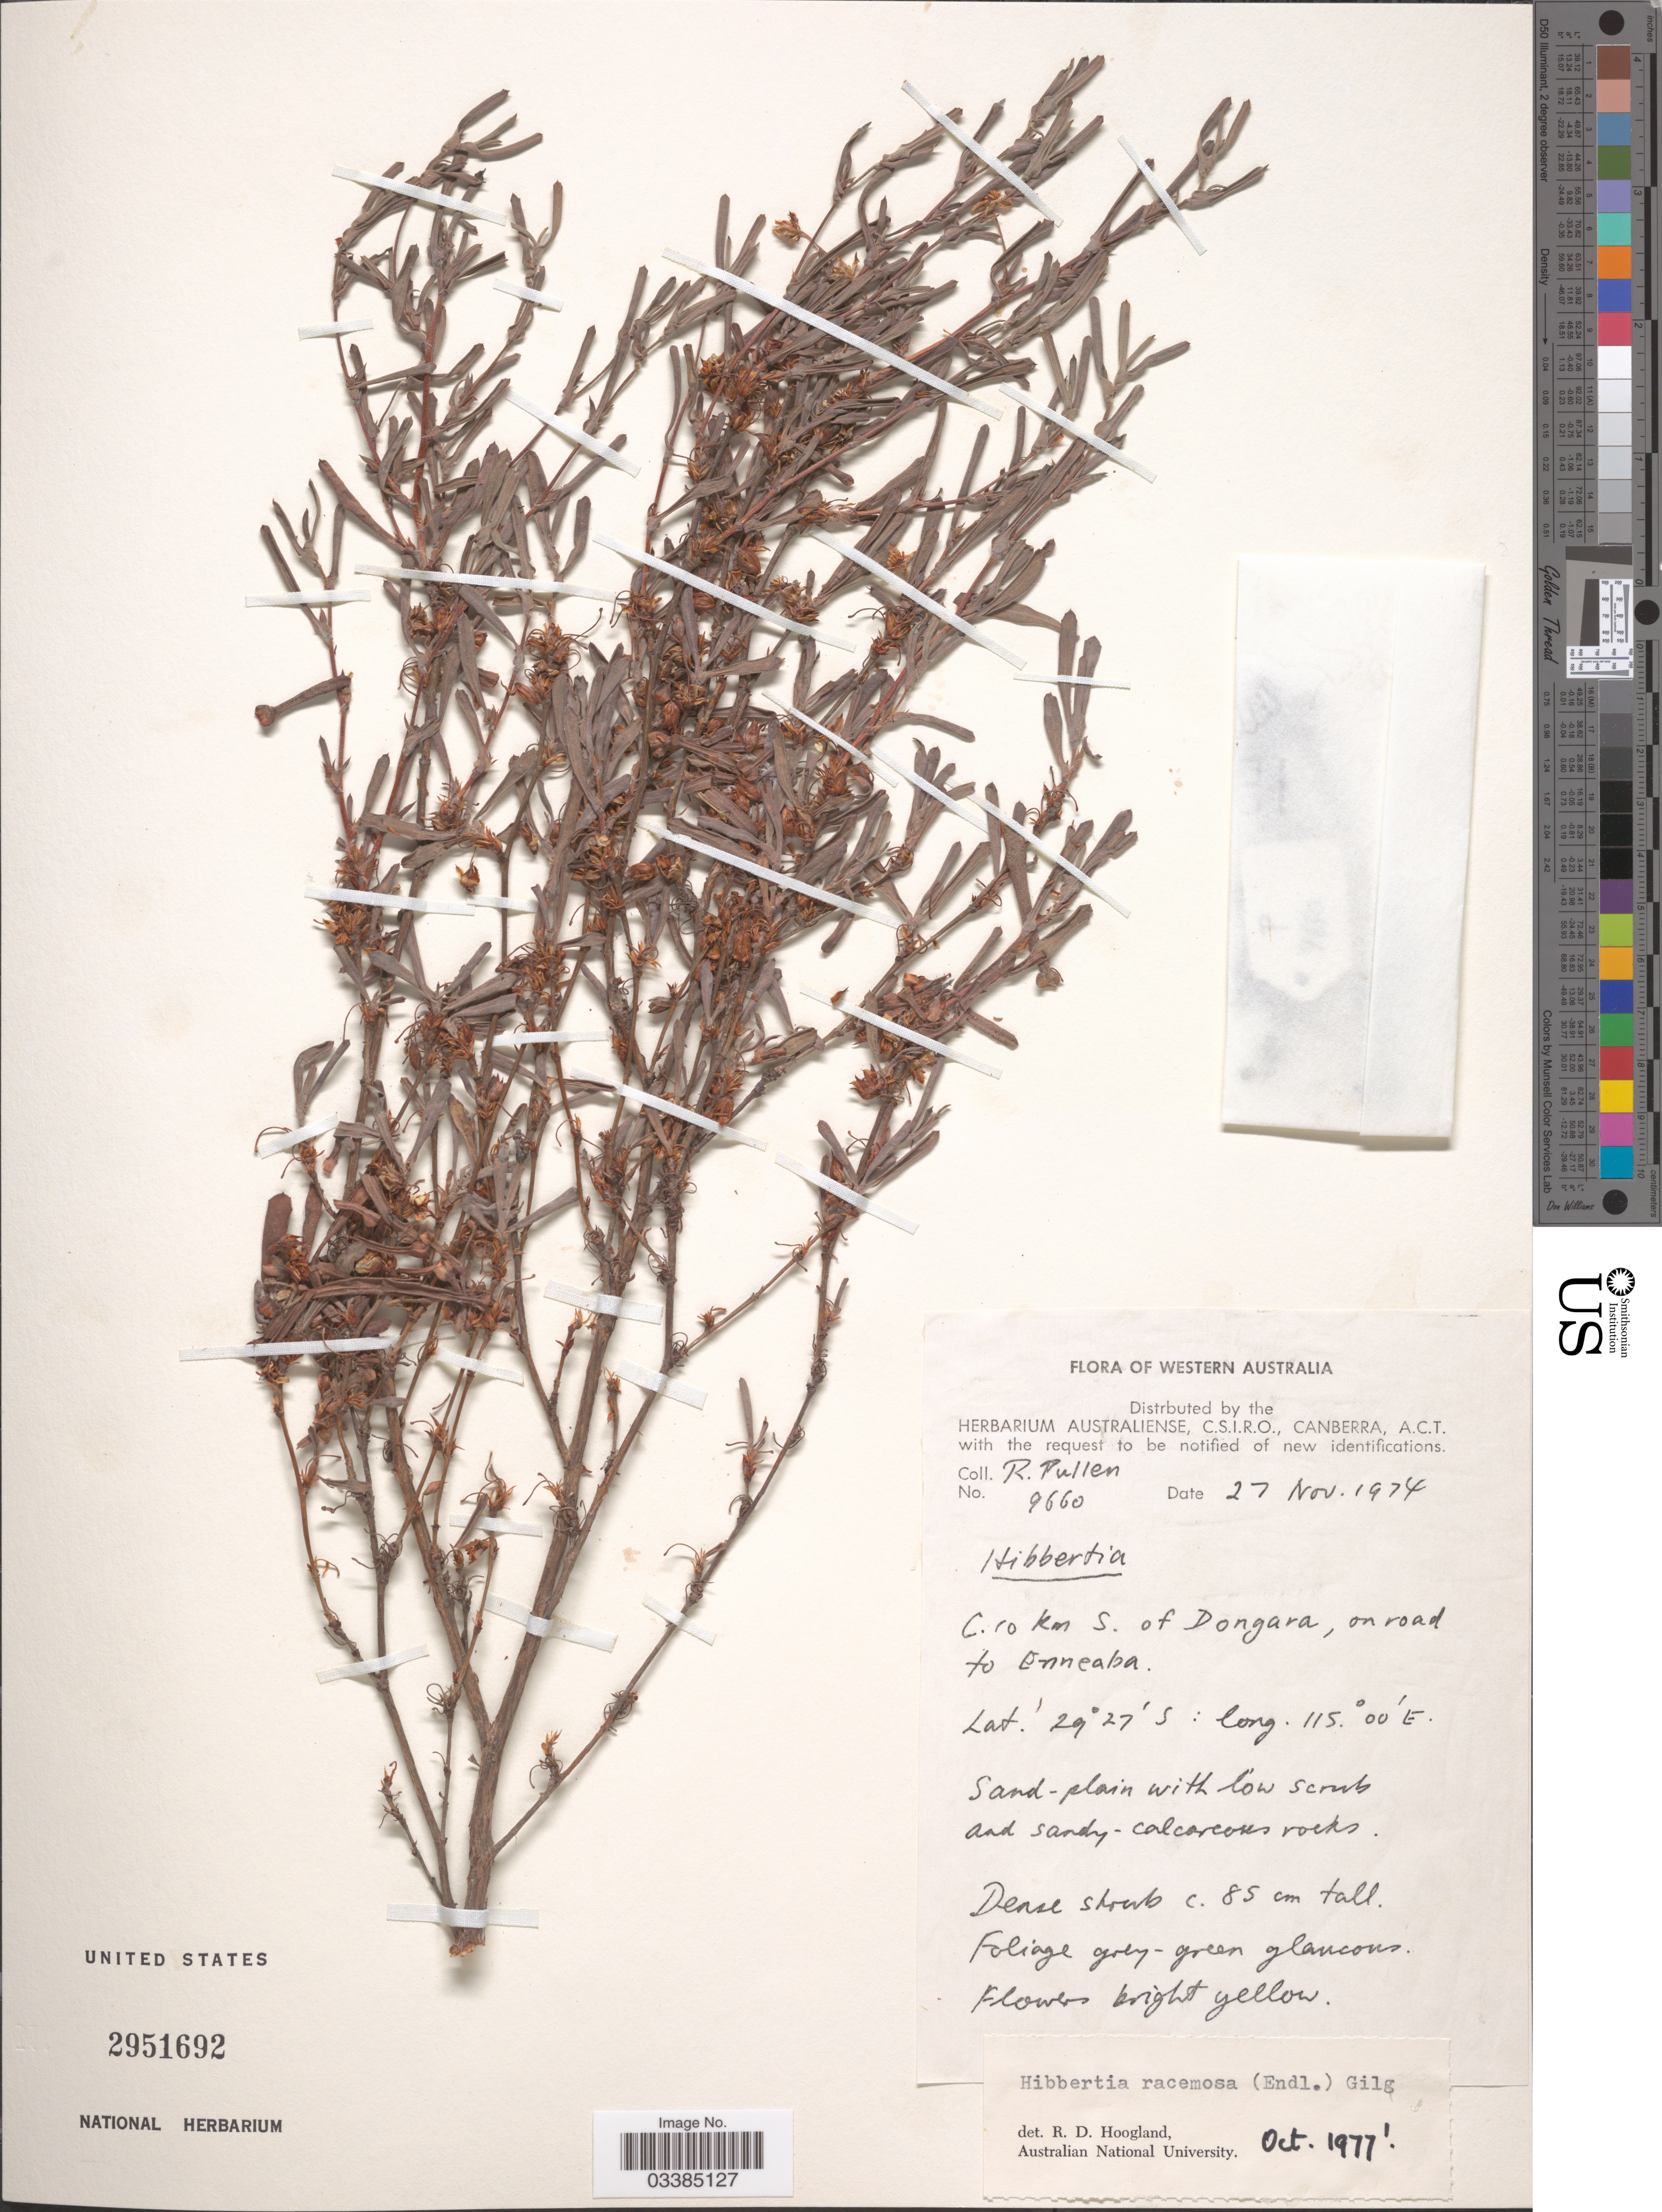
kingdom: Plantae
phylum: Tracheophyta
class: Magnoliopsida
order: Dilleniales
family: Dilleniaceae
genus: Hibbertia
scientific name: Hibbertia racemosa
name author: Gilg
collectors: R. Pullen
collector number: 9660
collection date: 1974-11-27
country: Australia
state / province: Western Australia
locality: C. 10 Km S. of Dongara, on road to Enneaba.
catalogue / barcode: US 2951692